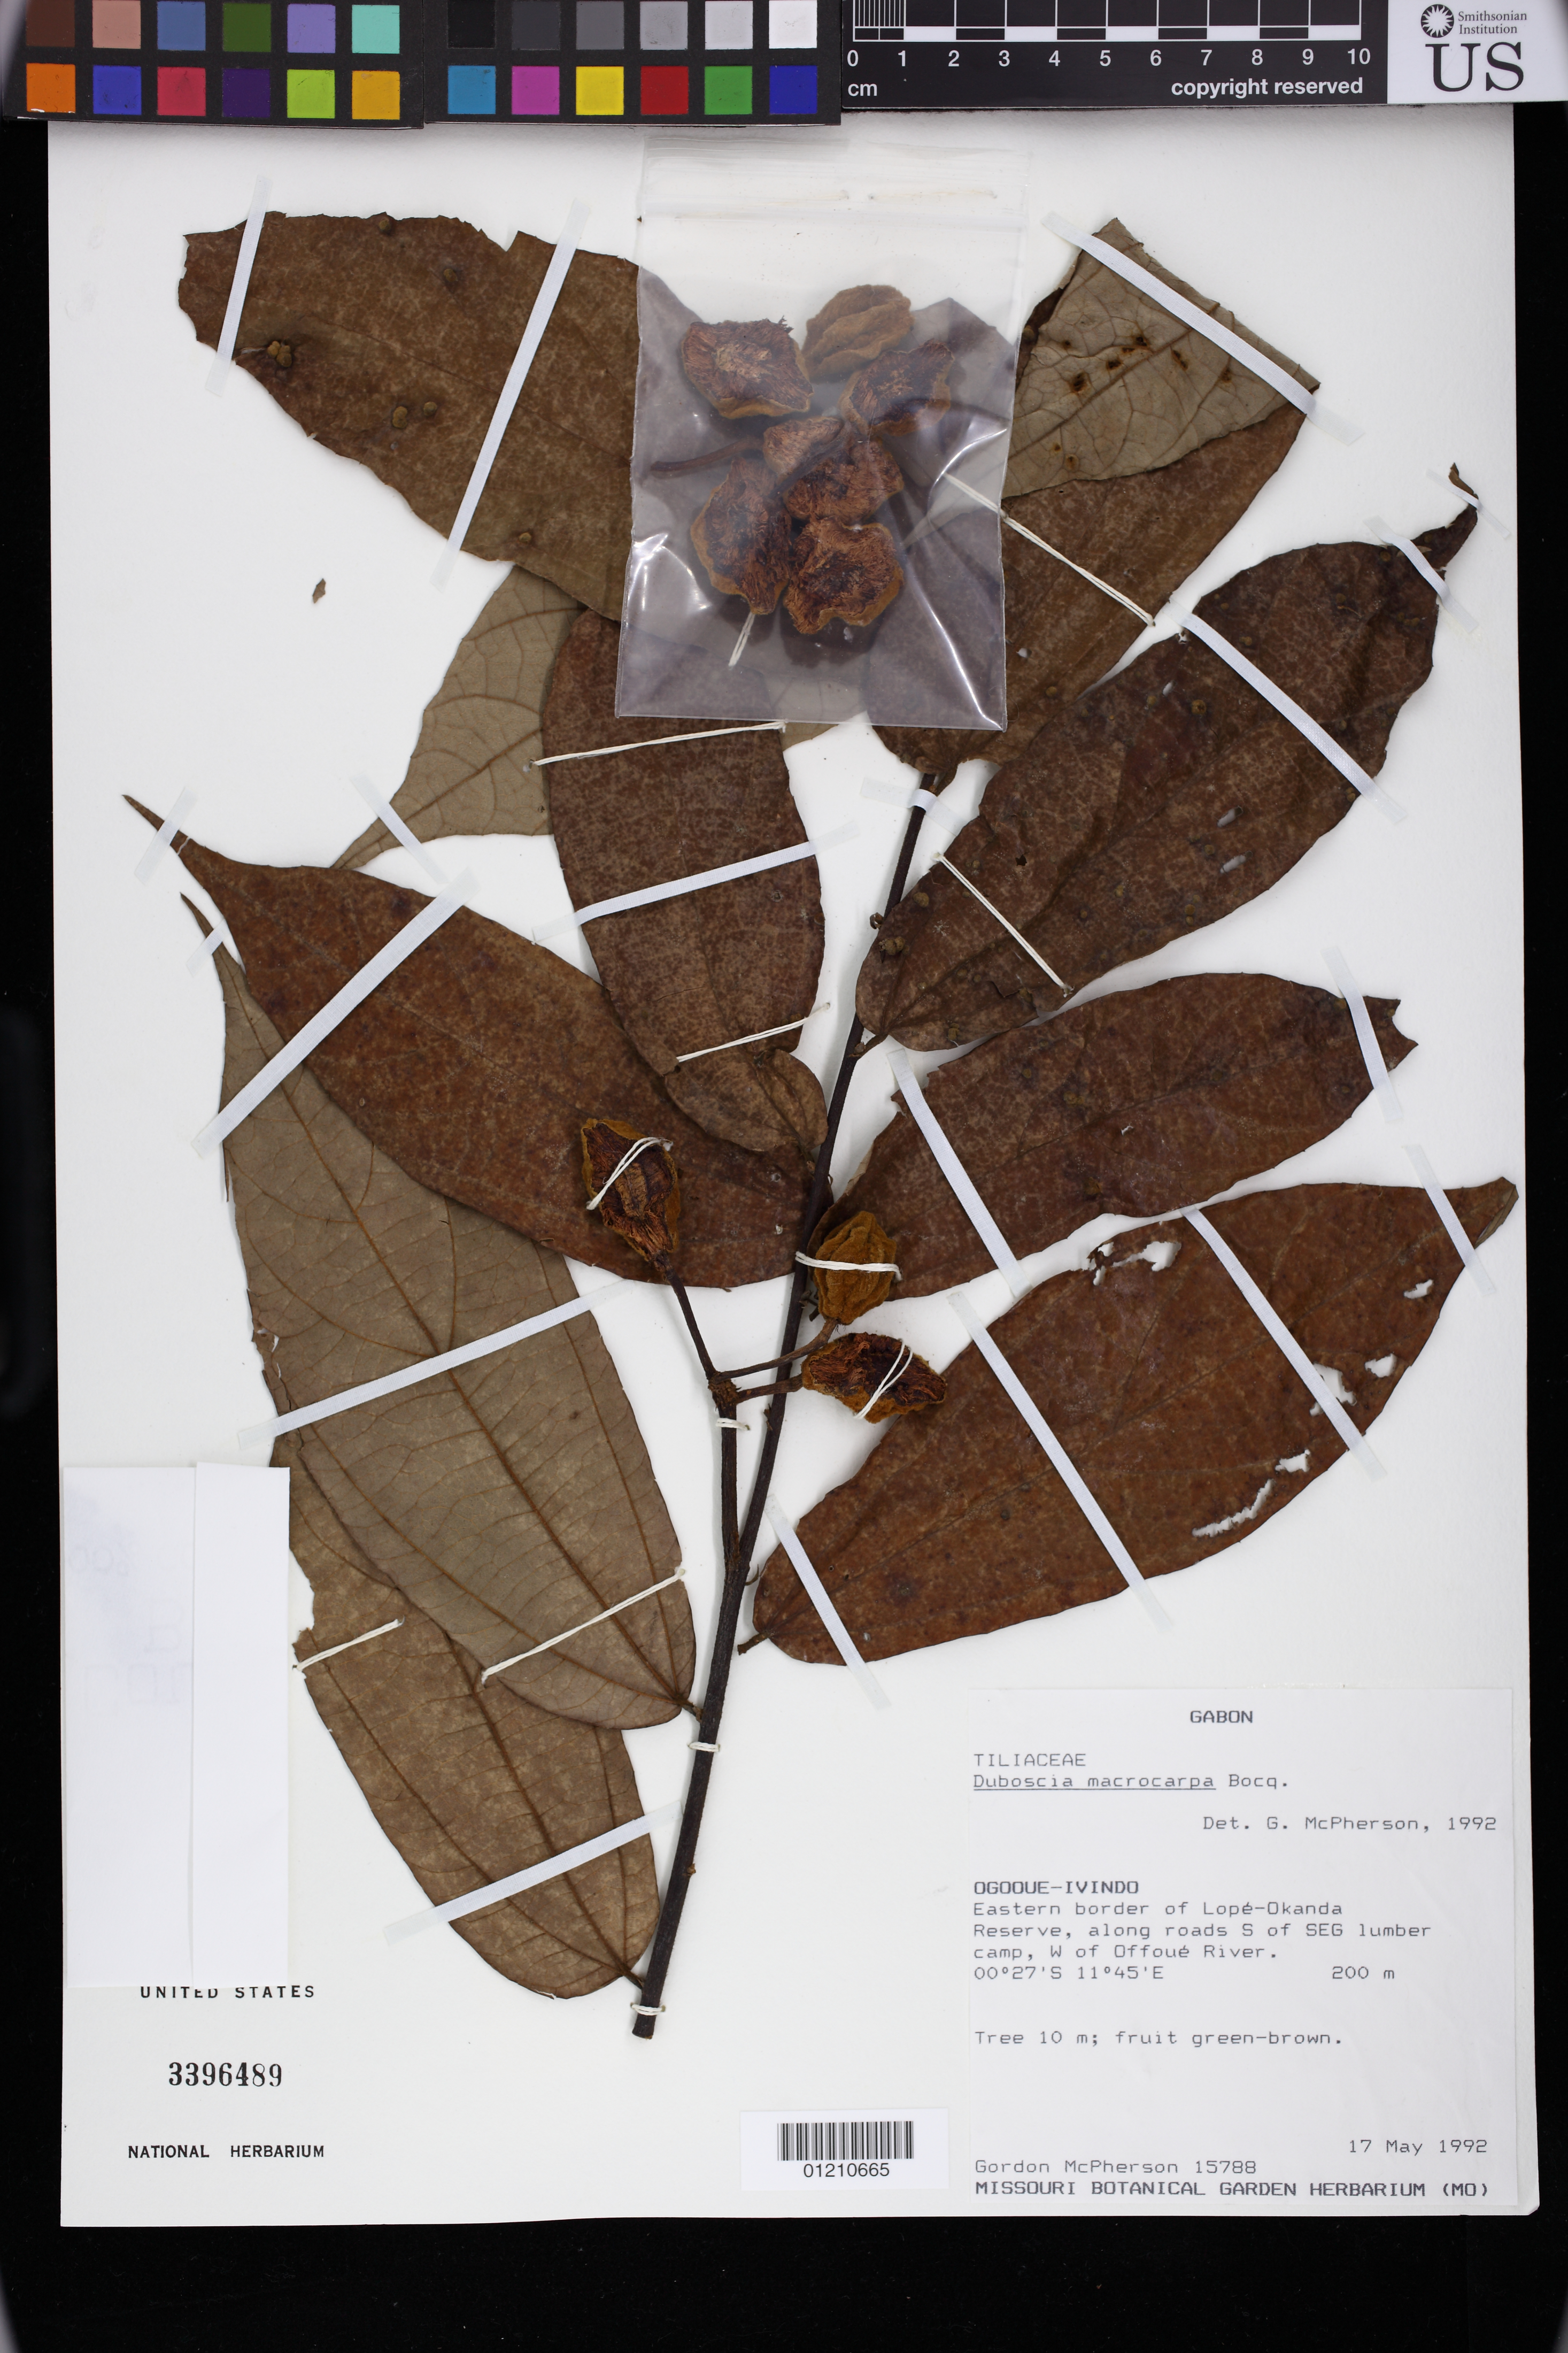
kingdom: Plantae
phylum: Tracheophyta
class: Magnoliopsida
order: Malvales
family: Malvaceae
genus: Duboscia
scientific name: Duboscia macrocarpa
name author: Bocq.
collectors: G. D. McPherson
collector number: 15788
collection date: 1992-05-17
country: Gabon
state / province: OGOOUE-IVINDO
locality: Eastern border of Lope-Okanda Reserve, along roads S of SEG lumber camp, W of Offoue River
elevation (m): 200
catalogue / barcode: US 3396489